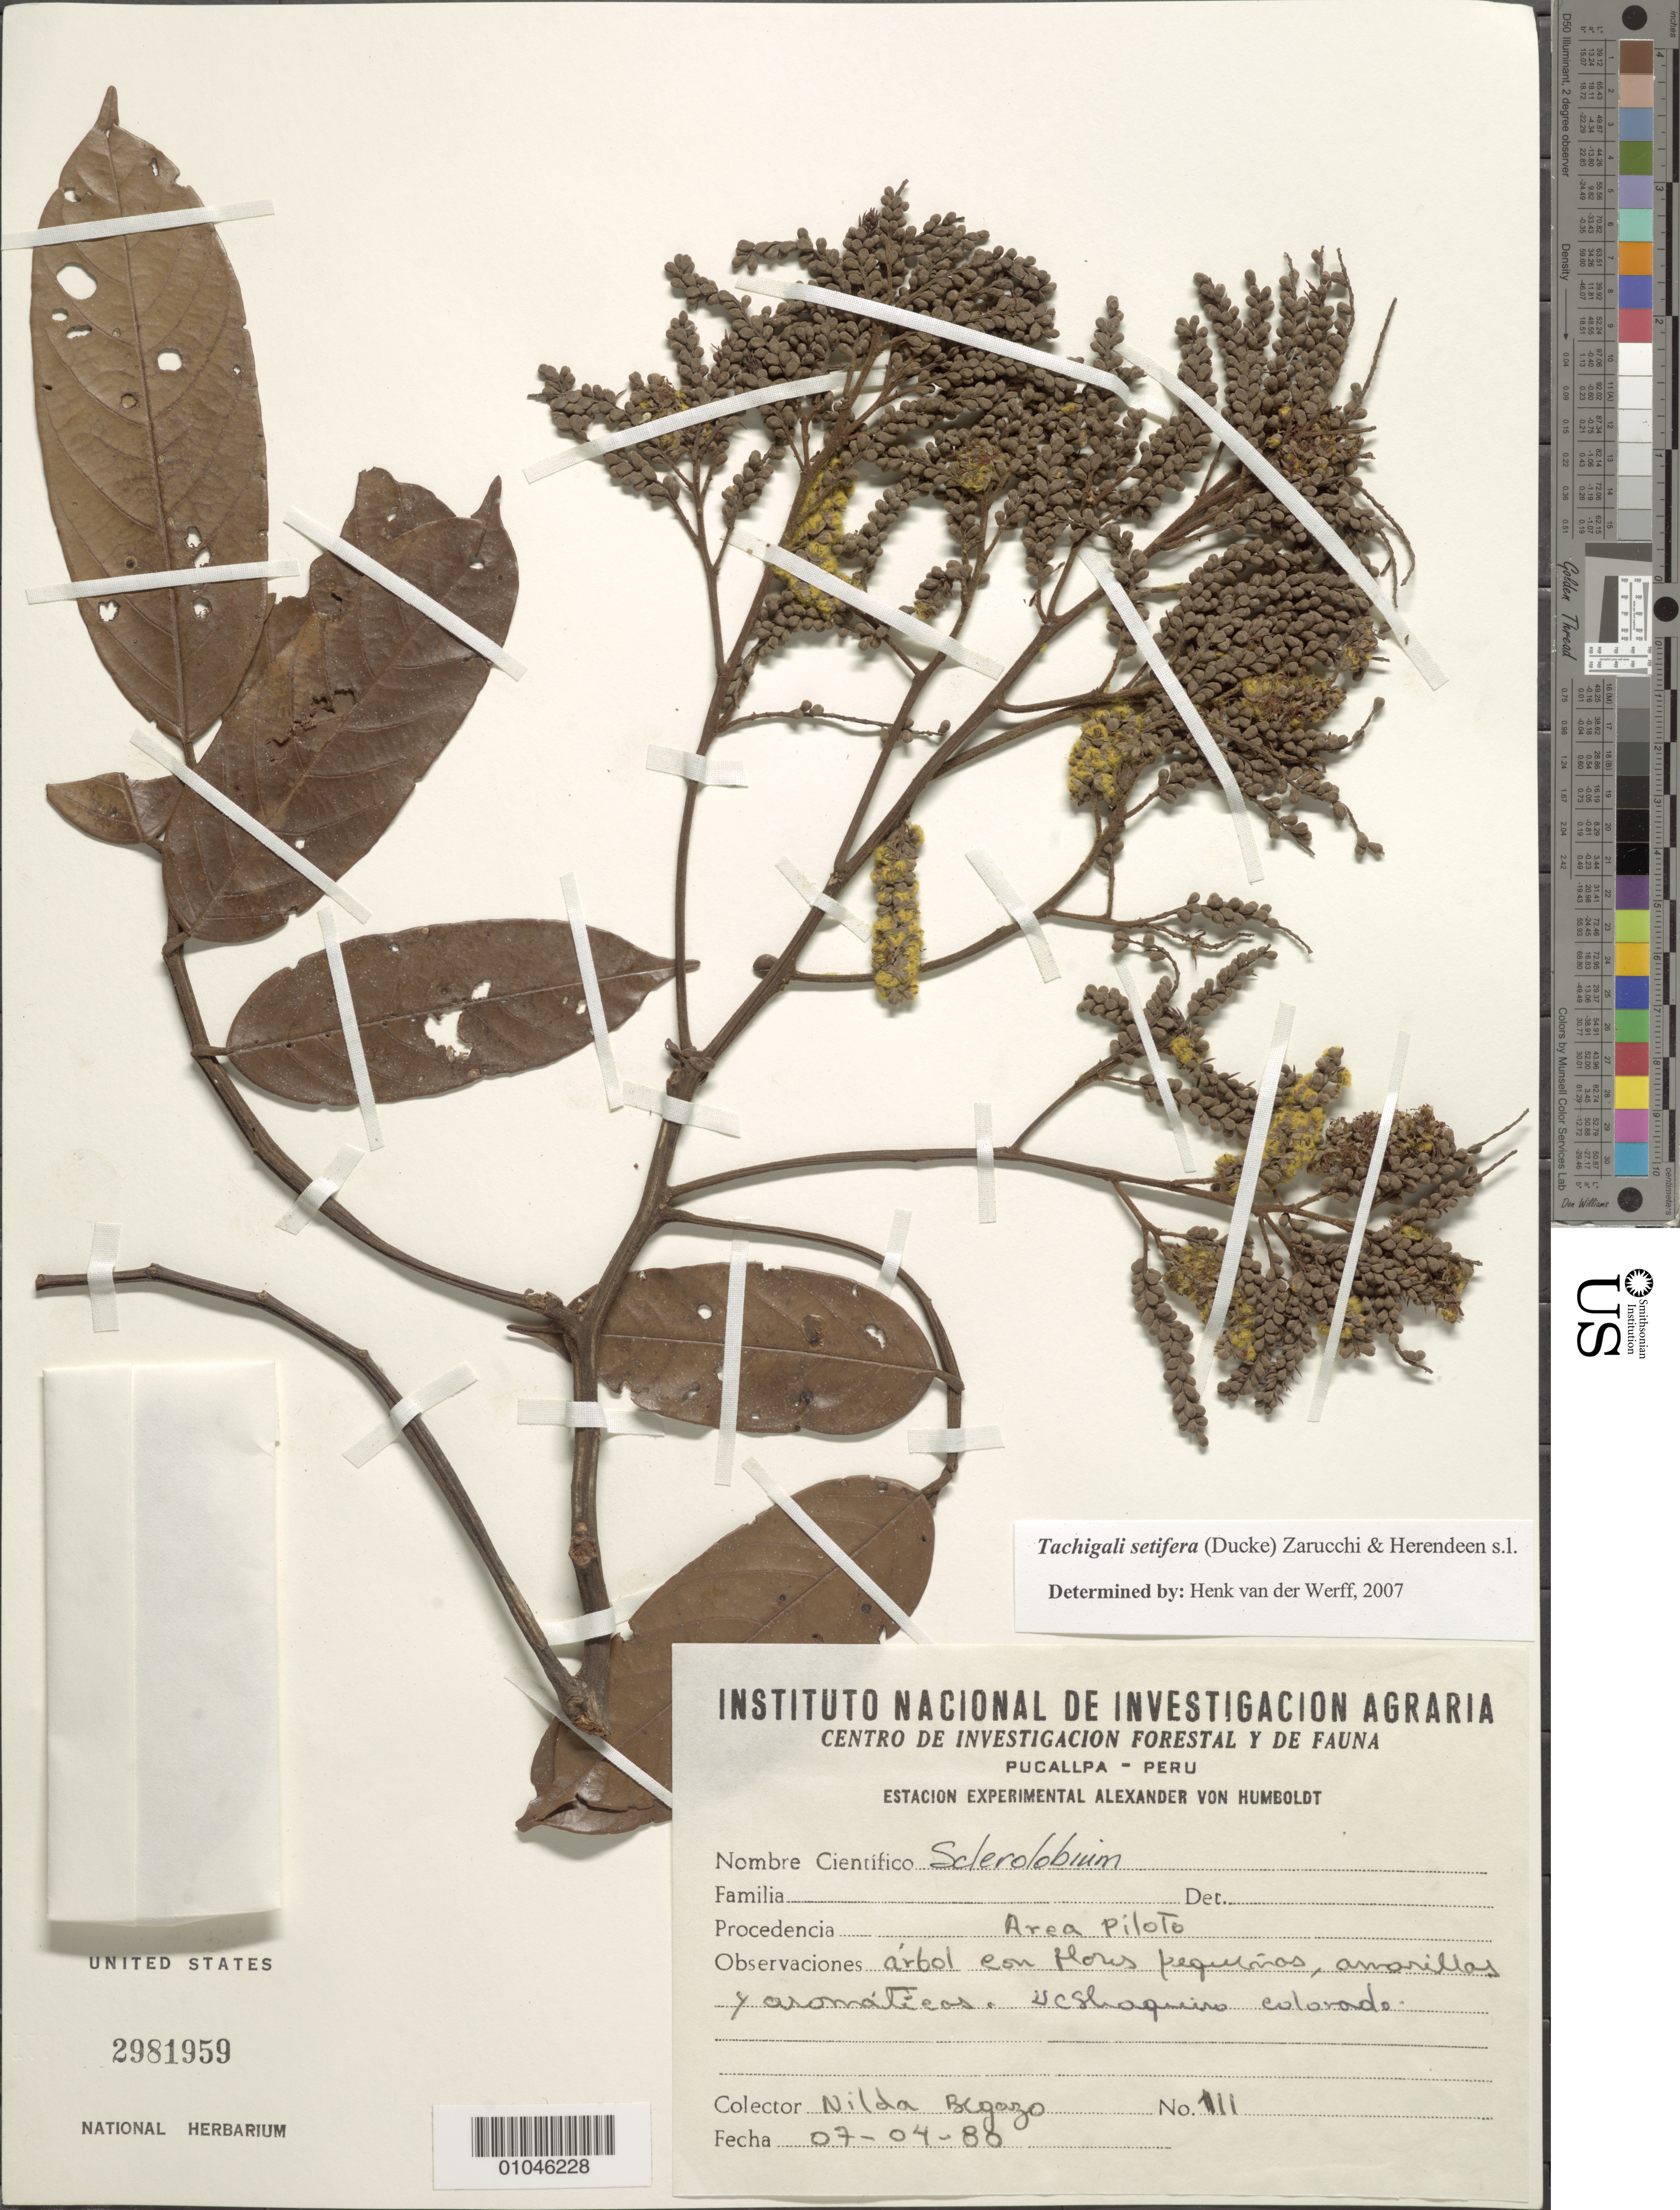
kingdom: Plantae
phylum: Tracheophyta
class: Magnoliopsida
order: Fabales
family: Fabaceae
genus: Tachigali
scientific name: Tachigali setifera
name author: (Ducke) Zarucchi & Herend.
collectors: N. Begazo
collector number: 111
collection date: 1980-04-07 or 1980-07-04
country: Peru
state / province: Ucayali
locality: Area Piloto, Pucallpa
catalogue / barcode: US 2981959